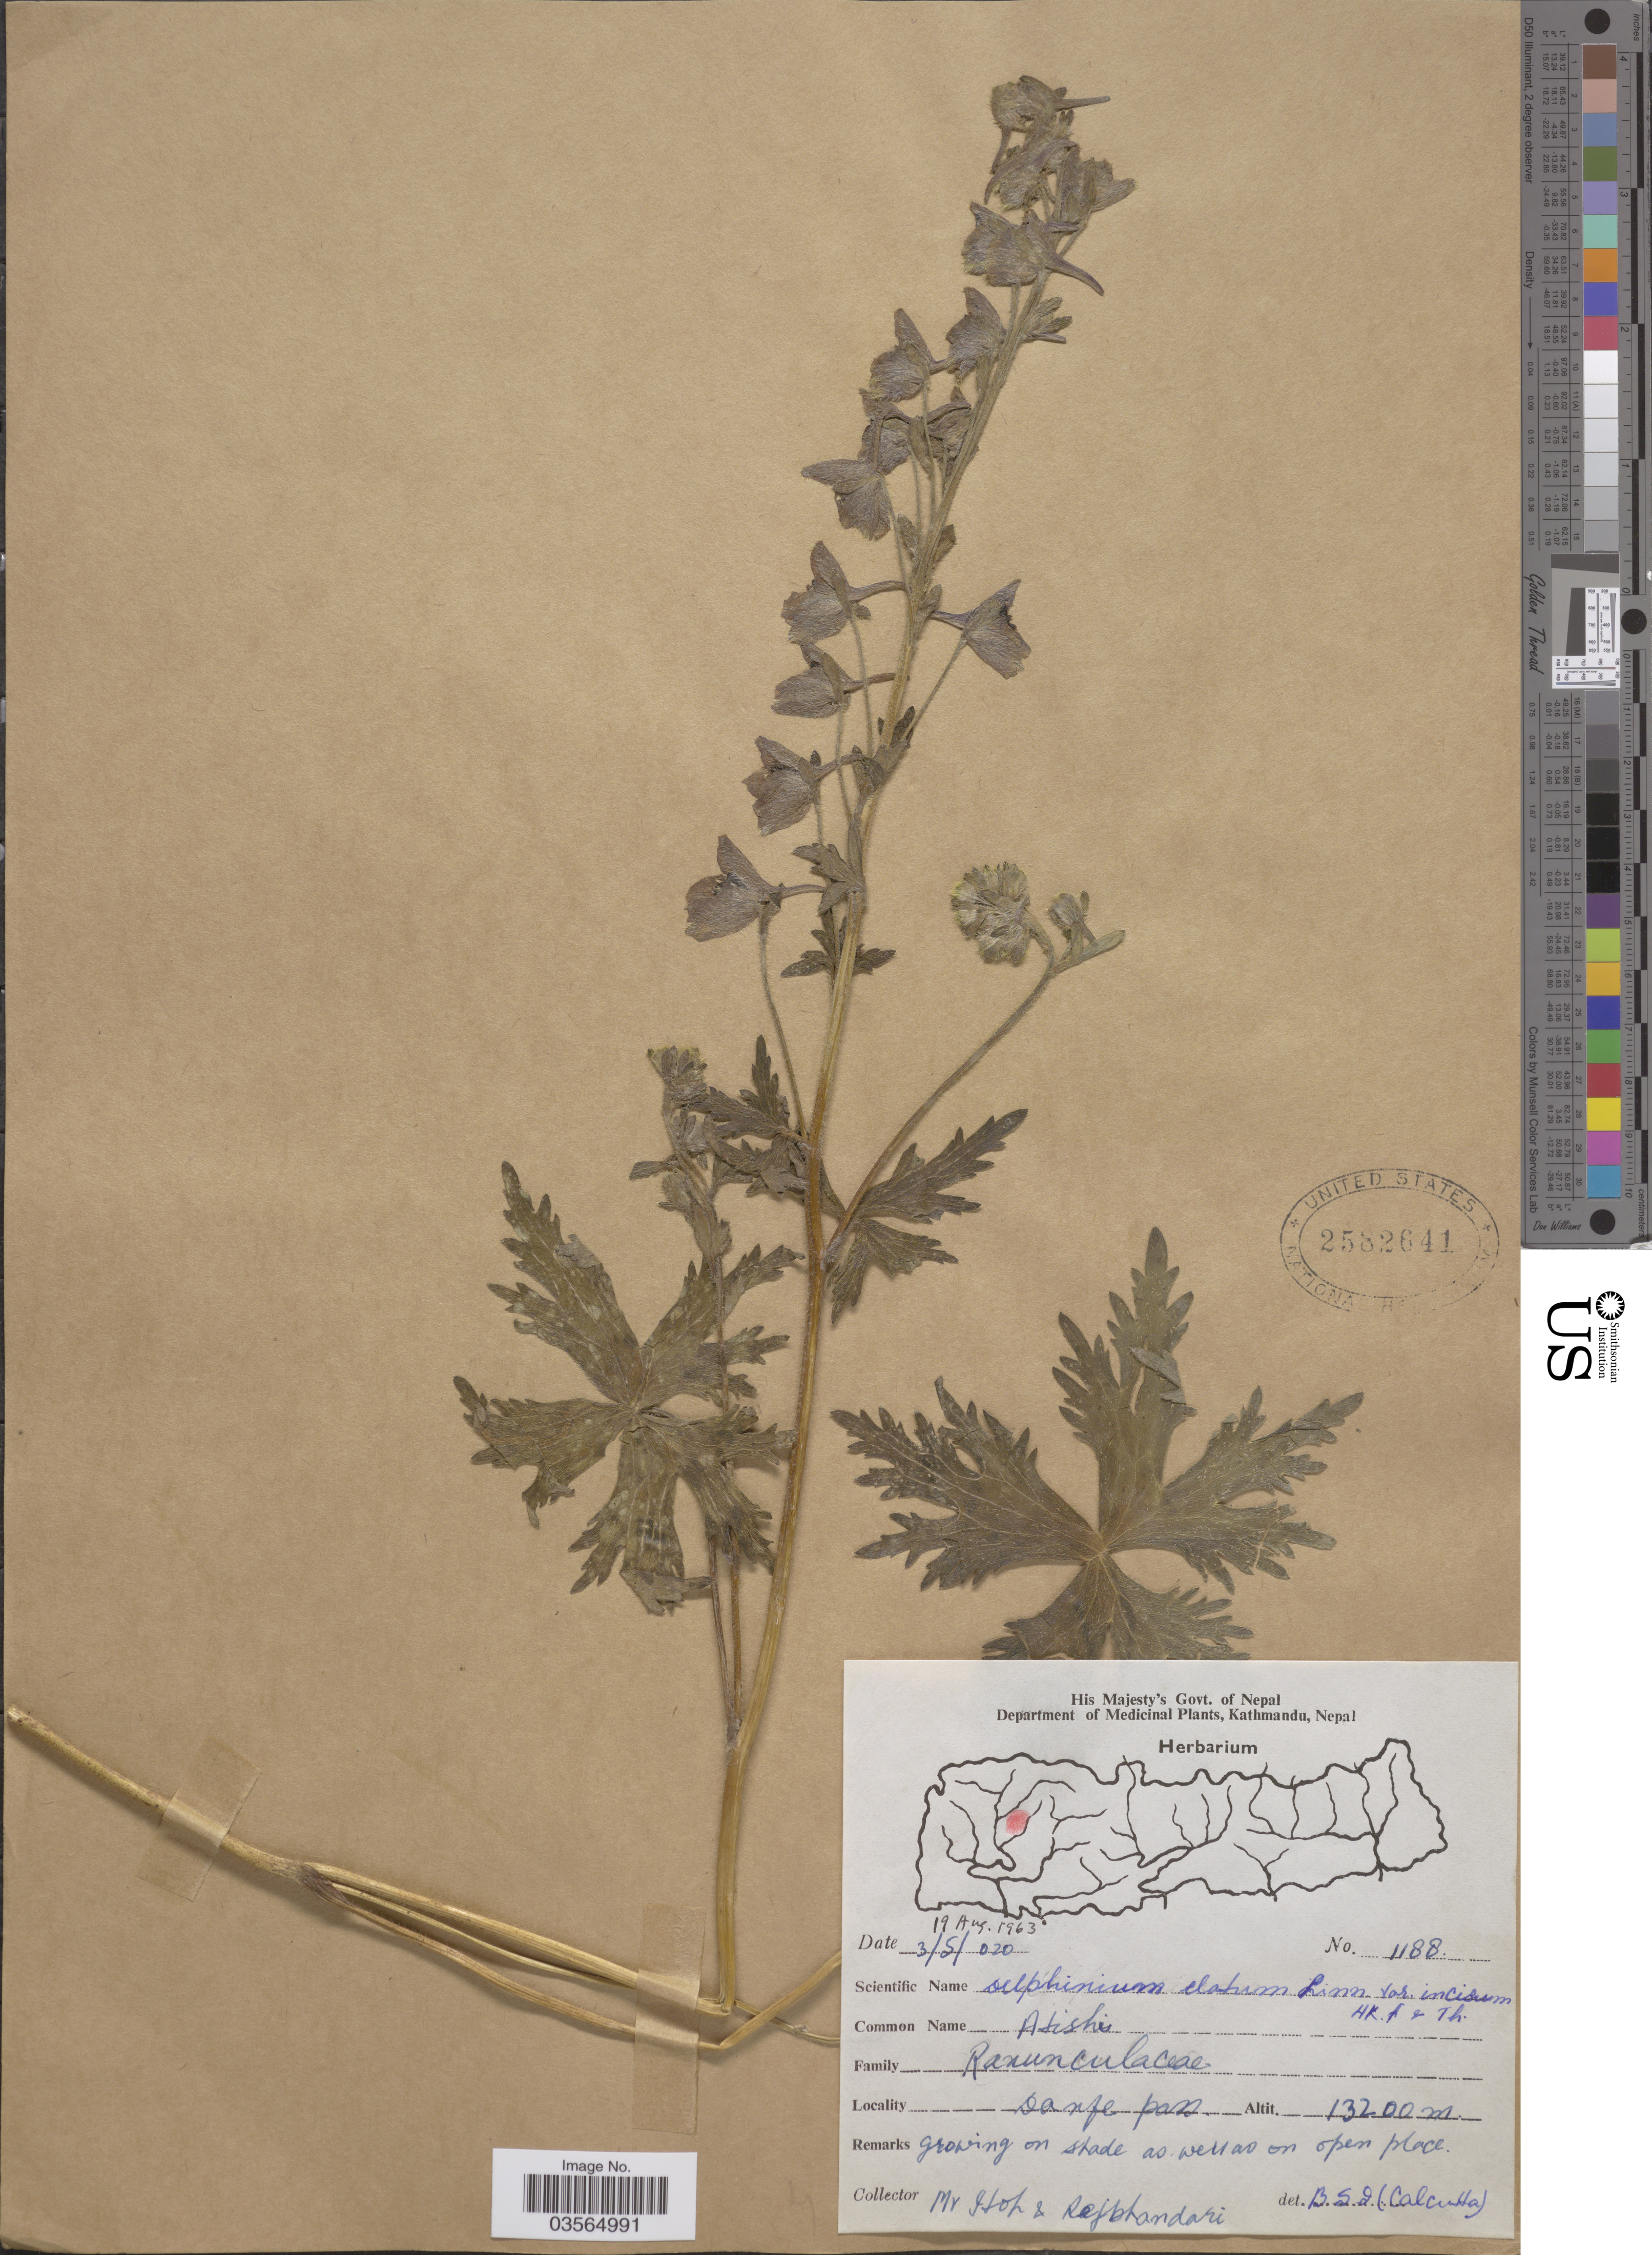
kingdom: Plantae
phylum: Tracheophyta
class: Magnoliopsida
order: Ranunculales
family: Ranunculaceae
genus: Delphinium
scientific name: Delphinium elatum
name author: L.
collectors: -. Stoh & Rajbhandari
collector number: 1188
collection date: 1963-08-19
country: Nepal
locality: Darfe [interpreted] pass.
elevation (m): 13200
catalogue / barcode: US 2582641